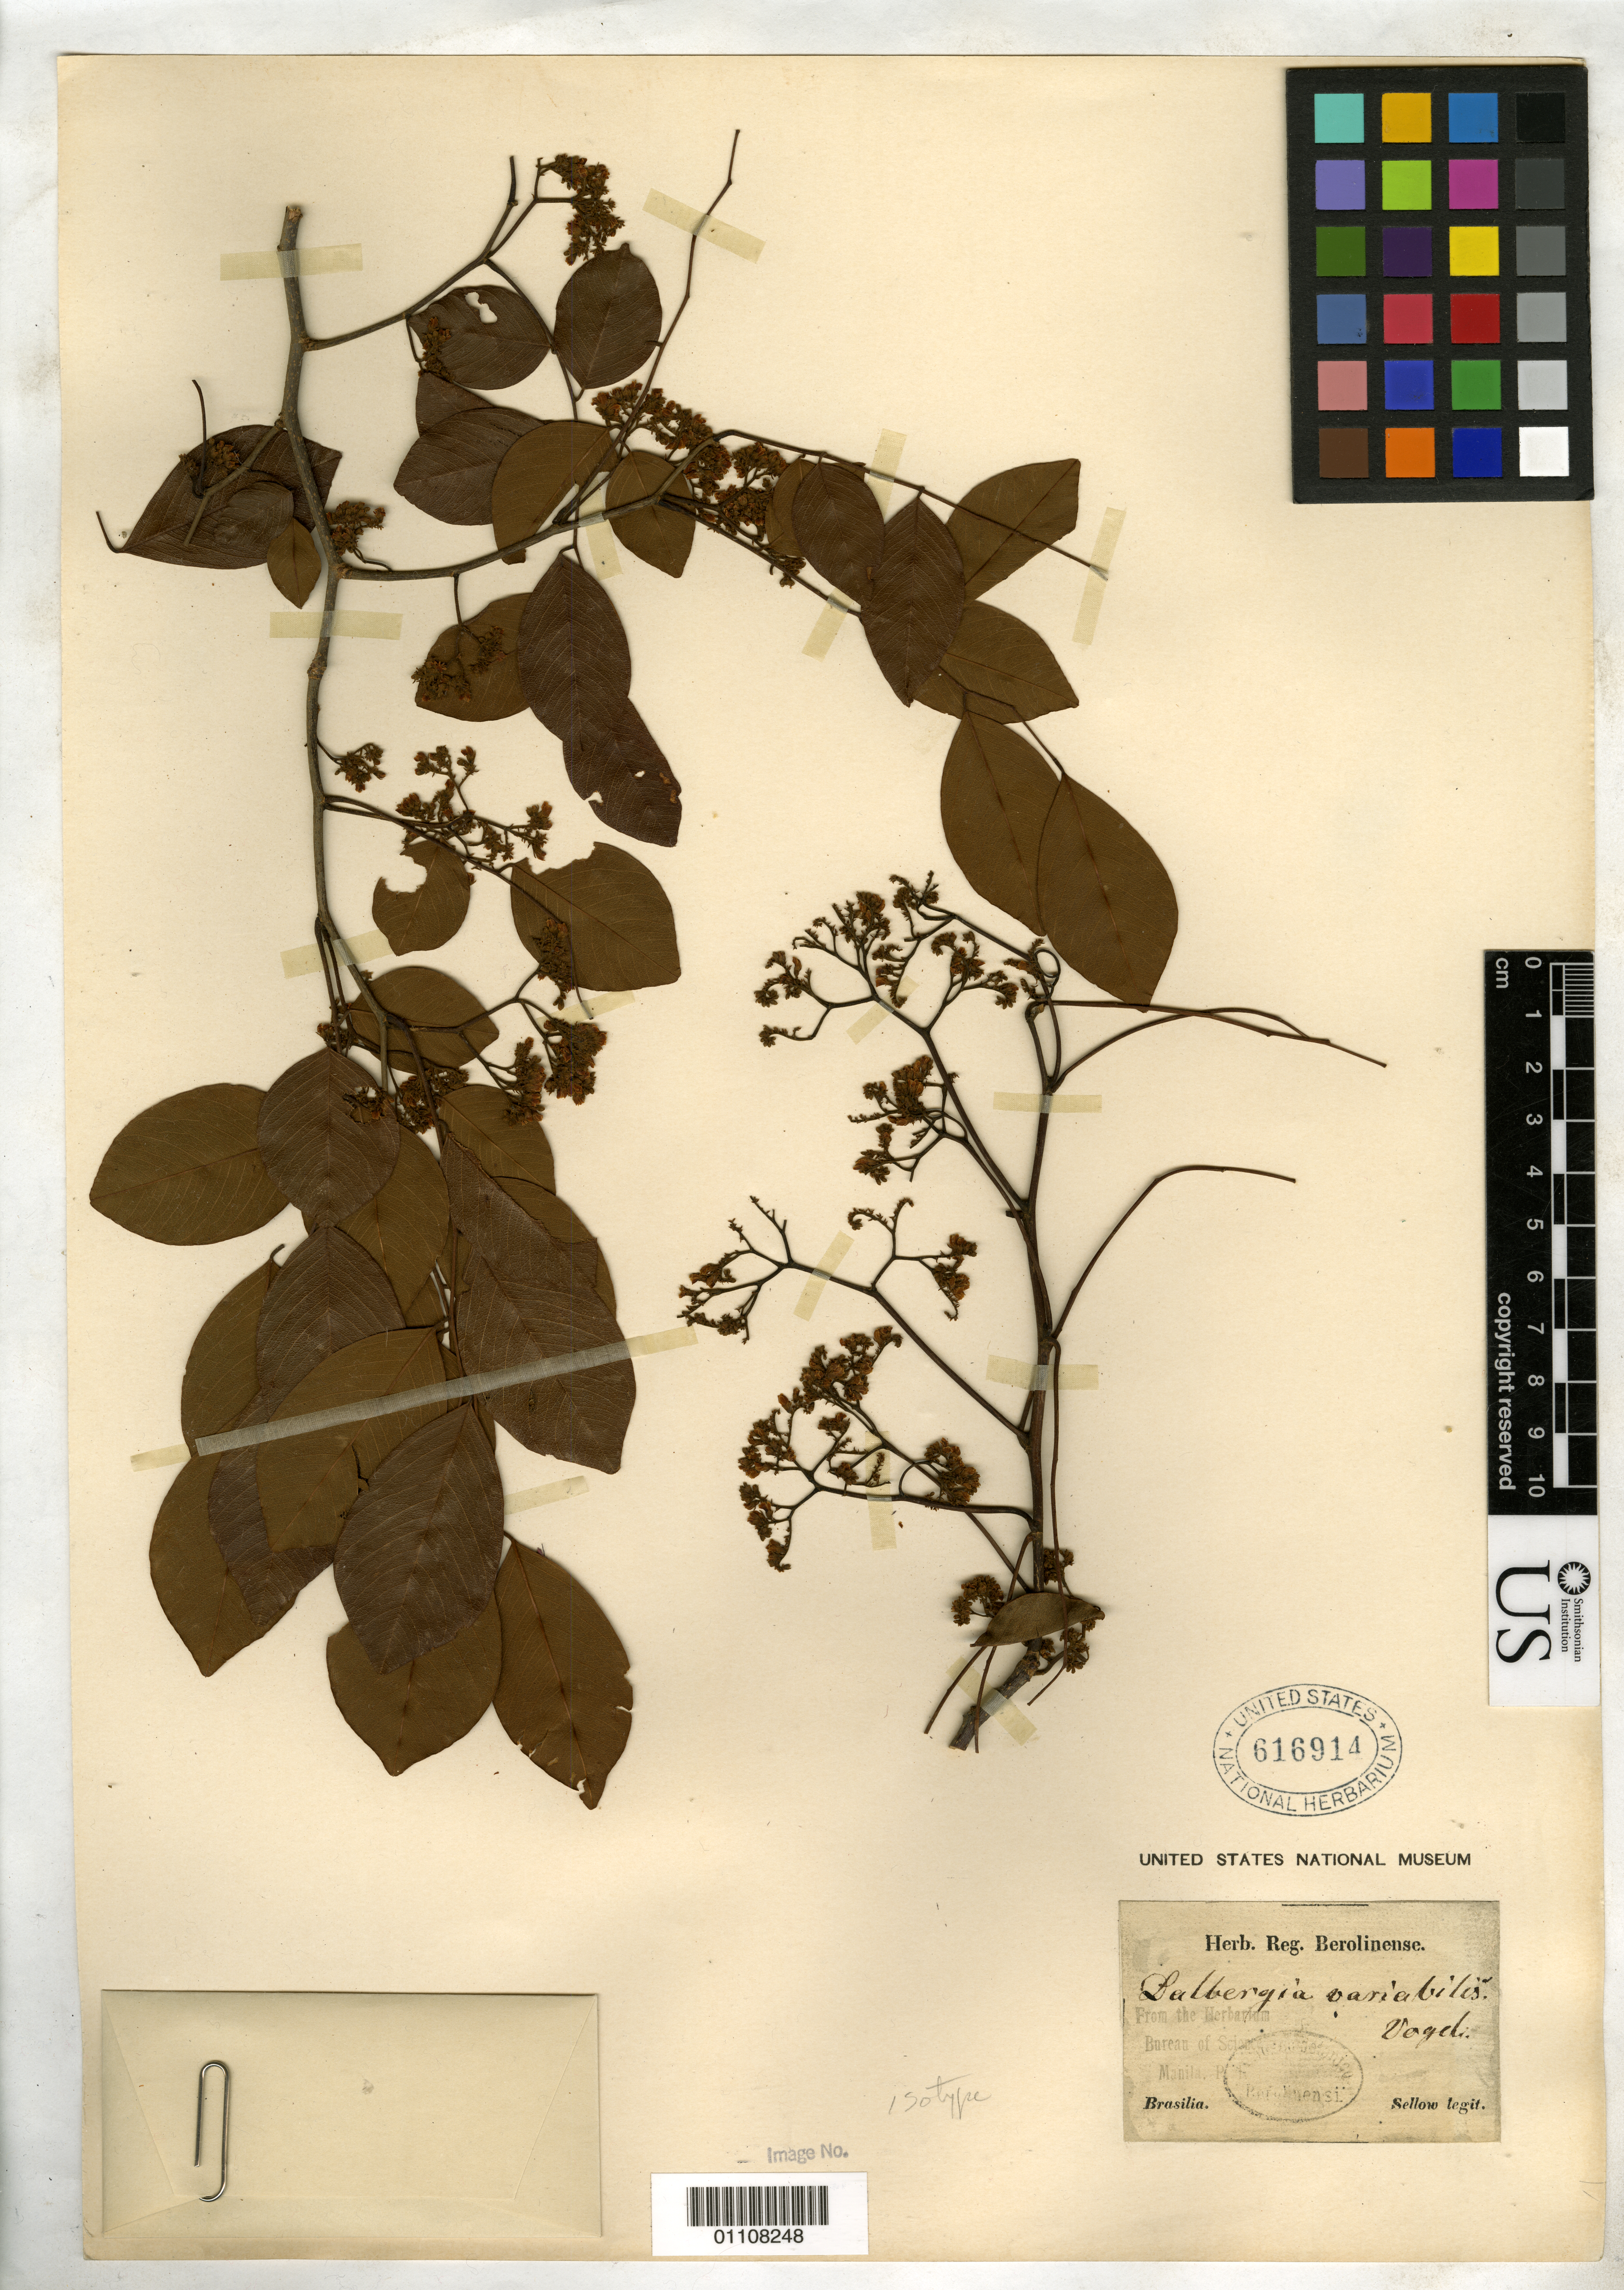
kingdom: Plantae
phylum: Tracheophyta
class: Magnoliopsida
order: Fabales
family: Fabaceae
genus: Dalbergia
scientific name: Dalbergia variabilis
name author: Vogel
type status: Possible Isotype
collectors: F. Sellow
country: Brazil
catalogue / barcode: US 616914